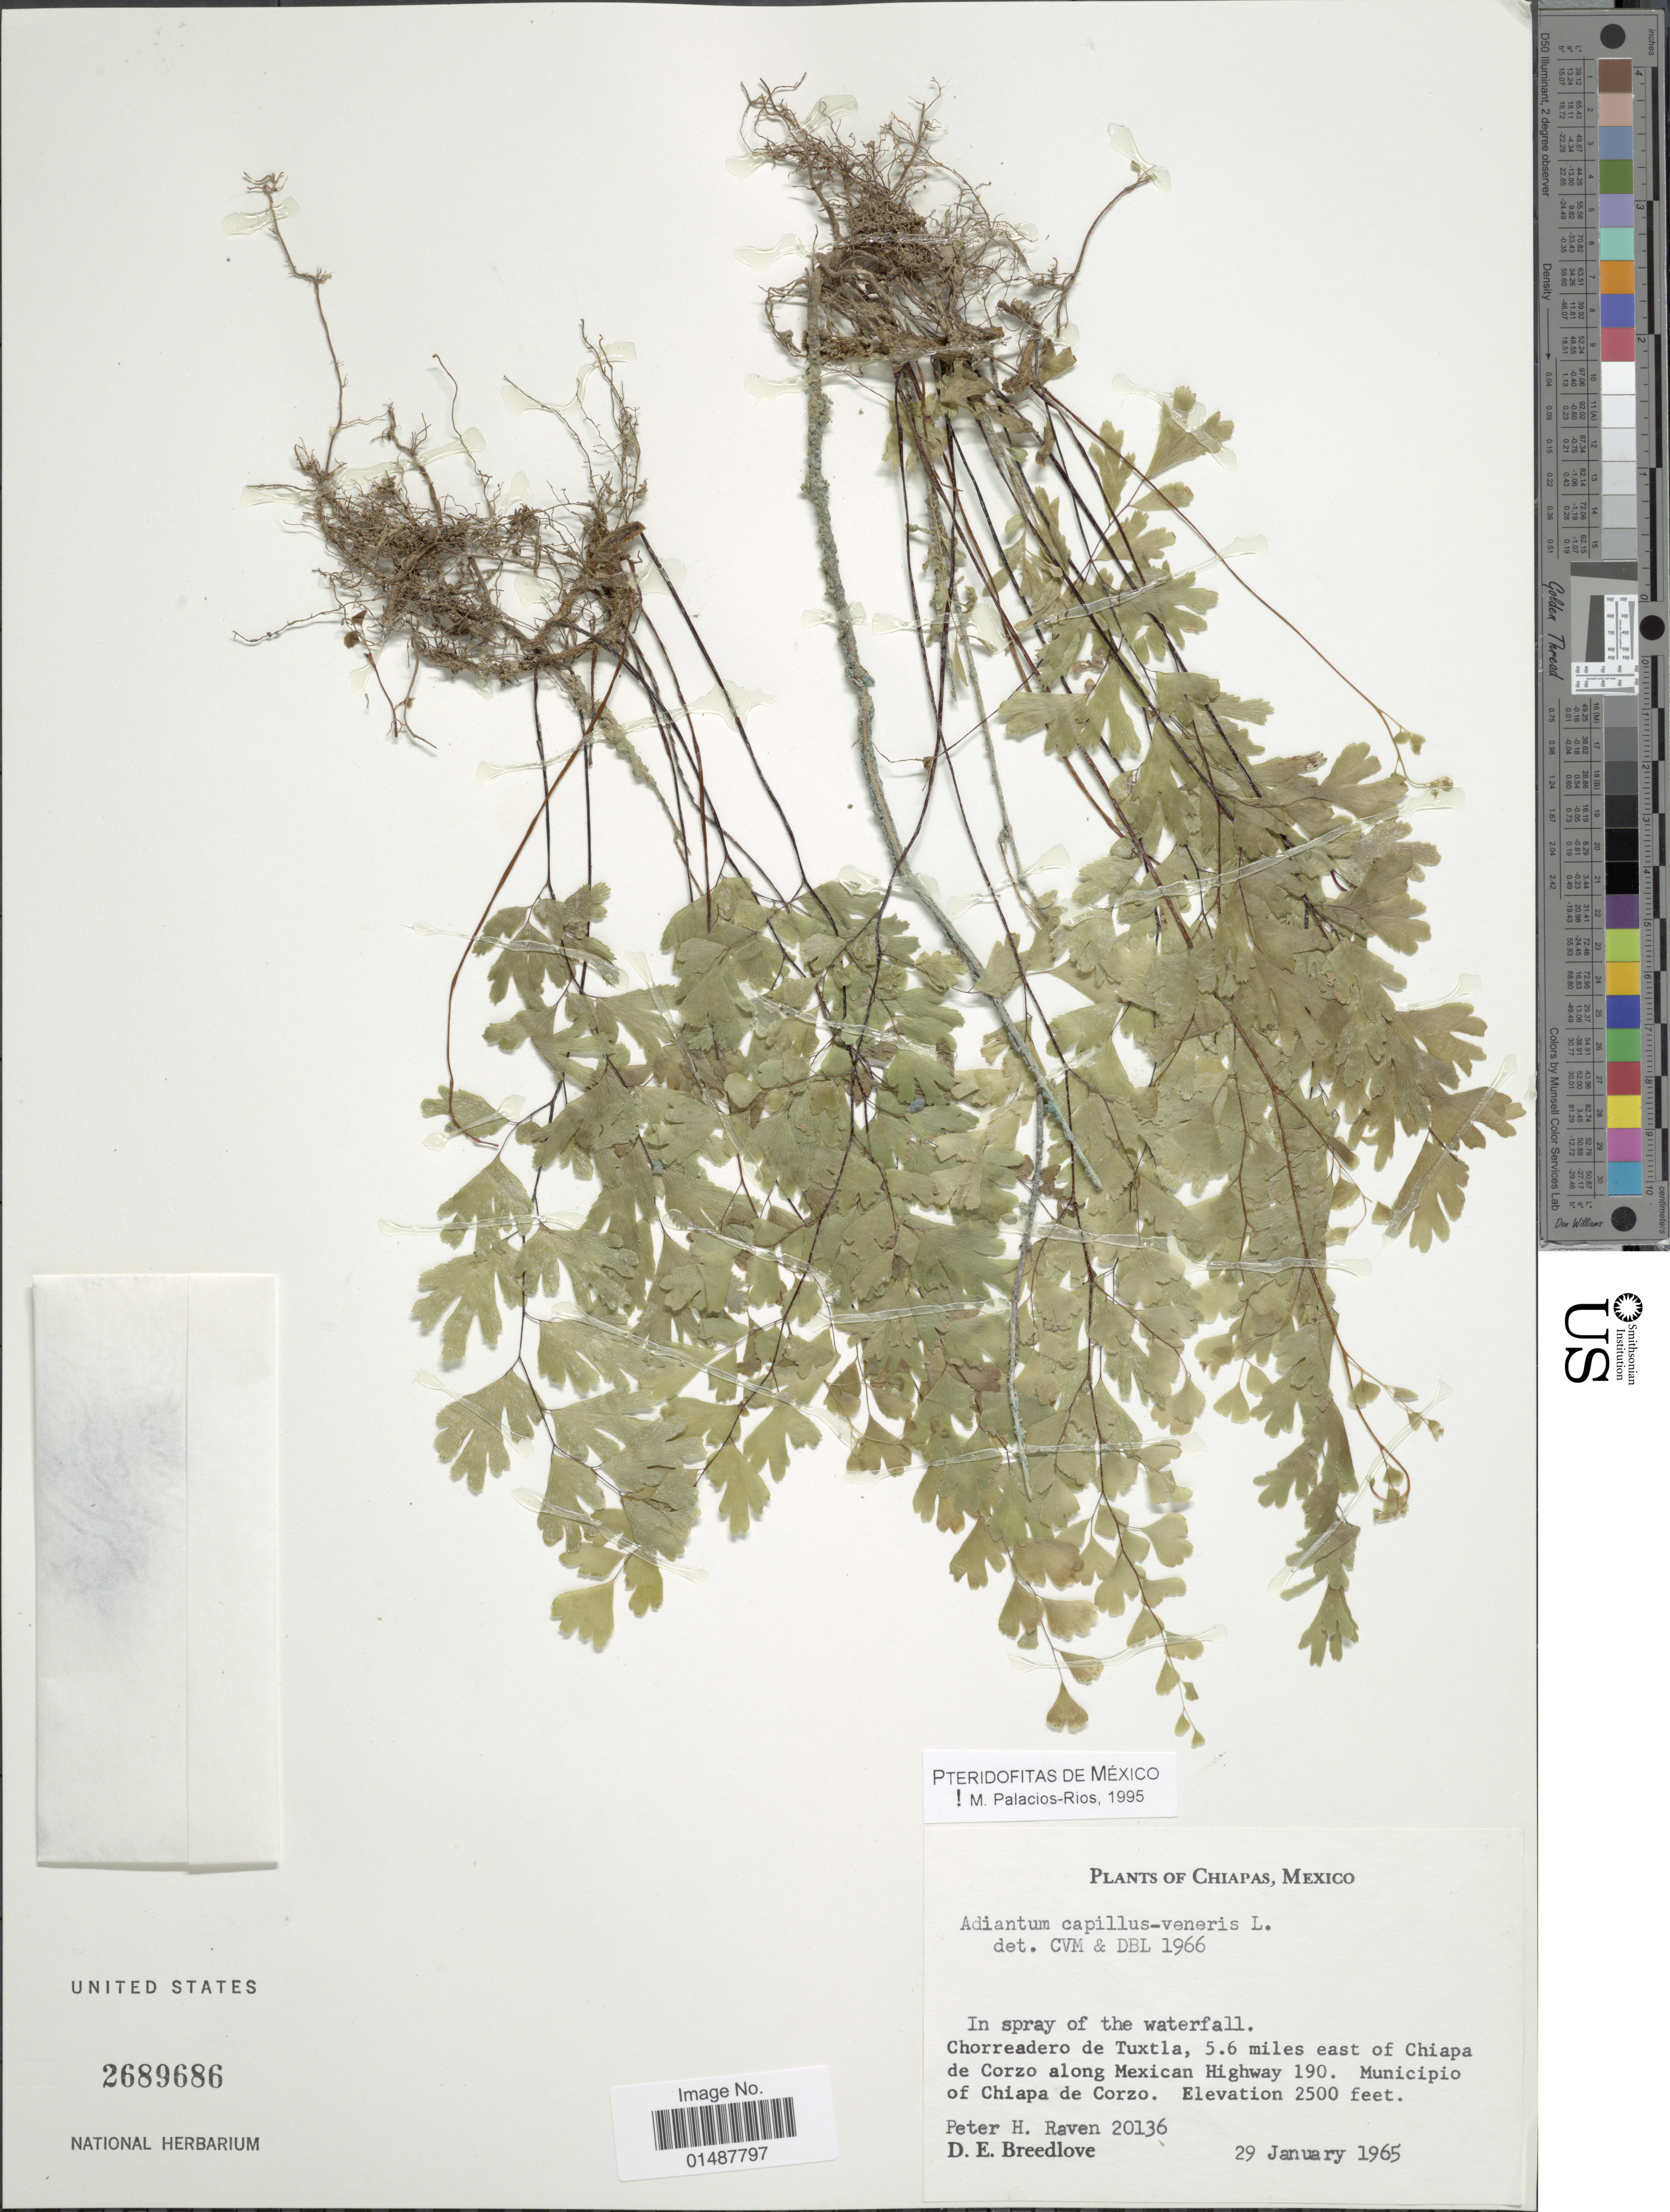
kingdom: Plantae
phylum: Tracheophyta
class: Polypodiopsida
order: Polypodiales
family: Pteridaceae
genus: Adiantum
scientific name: Adiantum capillus-veneris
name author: L.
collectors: P. Raven & D. E. Breedlove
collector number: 20136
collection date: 1965-01-29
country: Mexico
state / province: Chiapas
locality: Chorreadero de Tuxtla, 5.6 miles east of Chiapa de Corzo along Mexican Highway 190, Municipio of Chiapa de Corzo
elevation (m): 762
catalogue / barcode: US 2689686